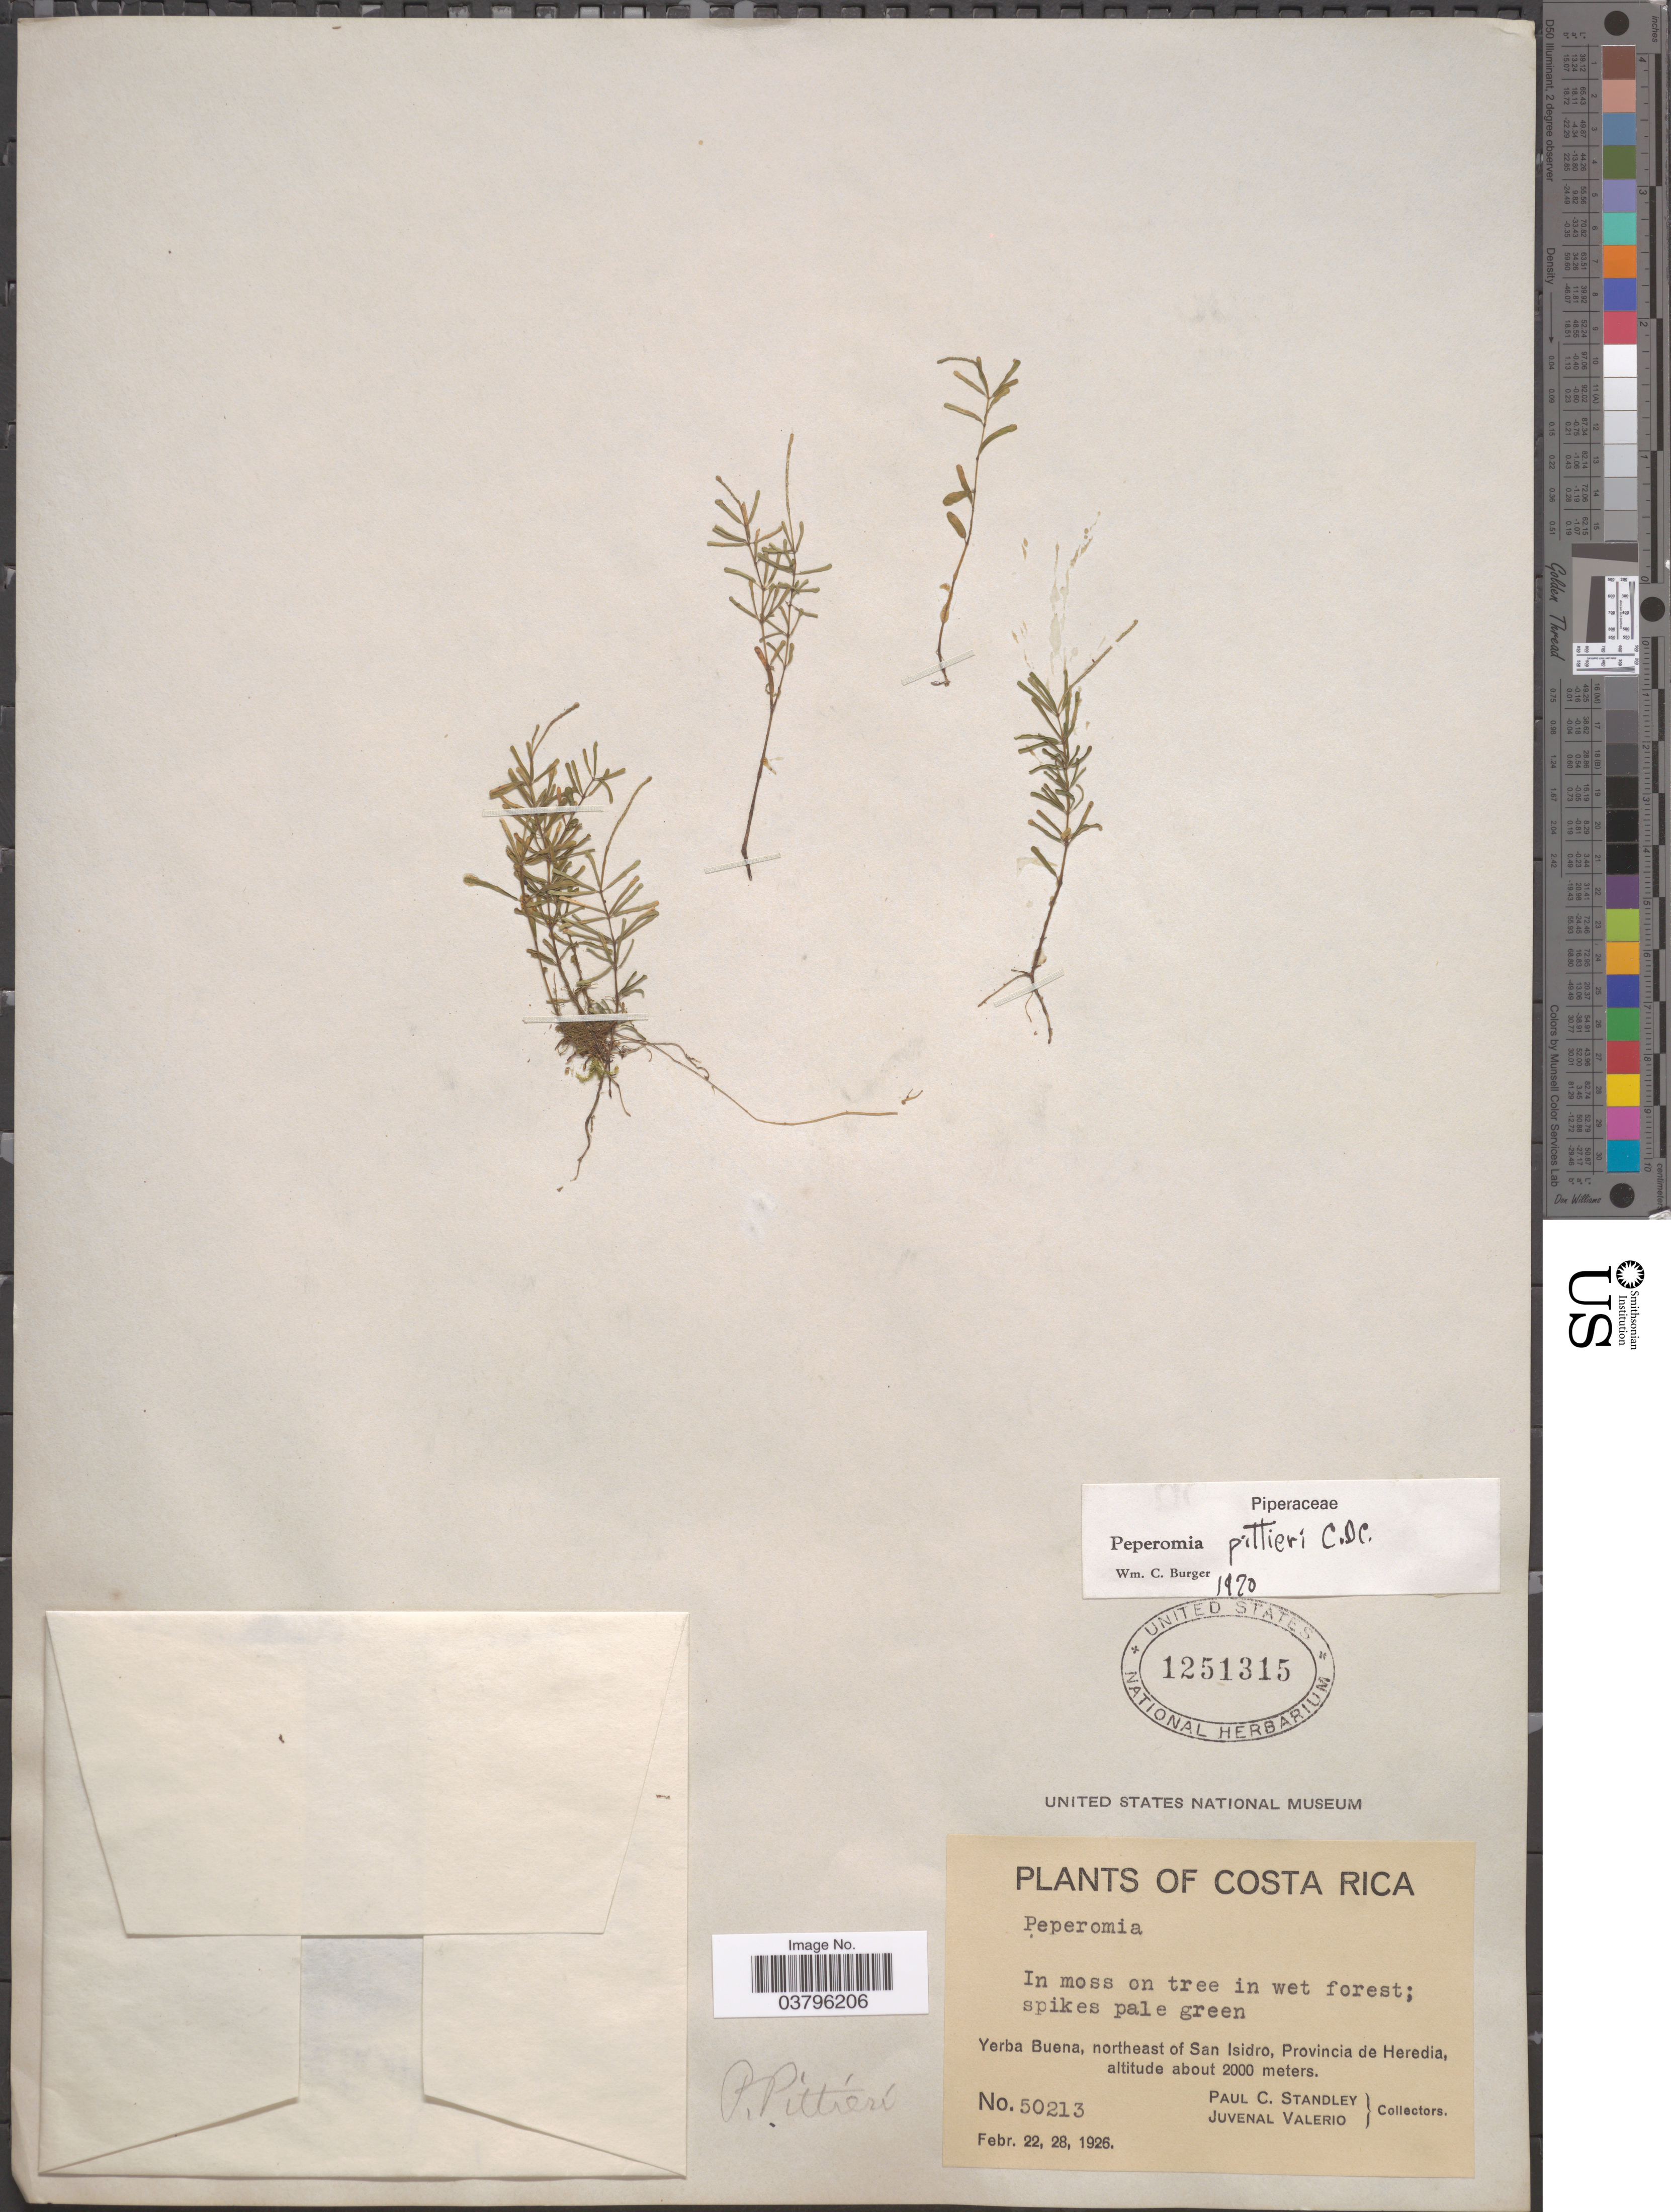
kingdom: Plantae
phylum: Tracheophyta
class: Magnoliopsida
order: Piperales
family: Piperaceae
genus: Peperomia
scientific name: Peperomia pittieri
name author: C. DC.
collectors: P. C. Standley & J. Valerio R.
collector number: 50213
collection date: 1926-02-22/1926-02-28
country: Costa Rica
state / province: Heredia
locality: Yerba Buena, northeast of San Isidro.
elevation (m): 2000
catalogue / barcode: US 1251315